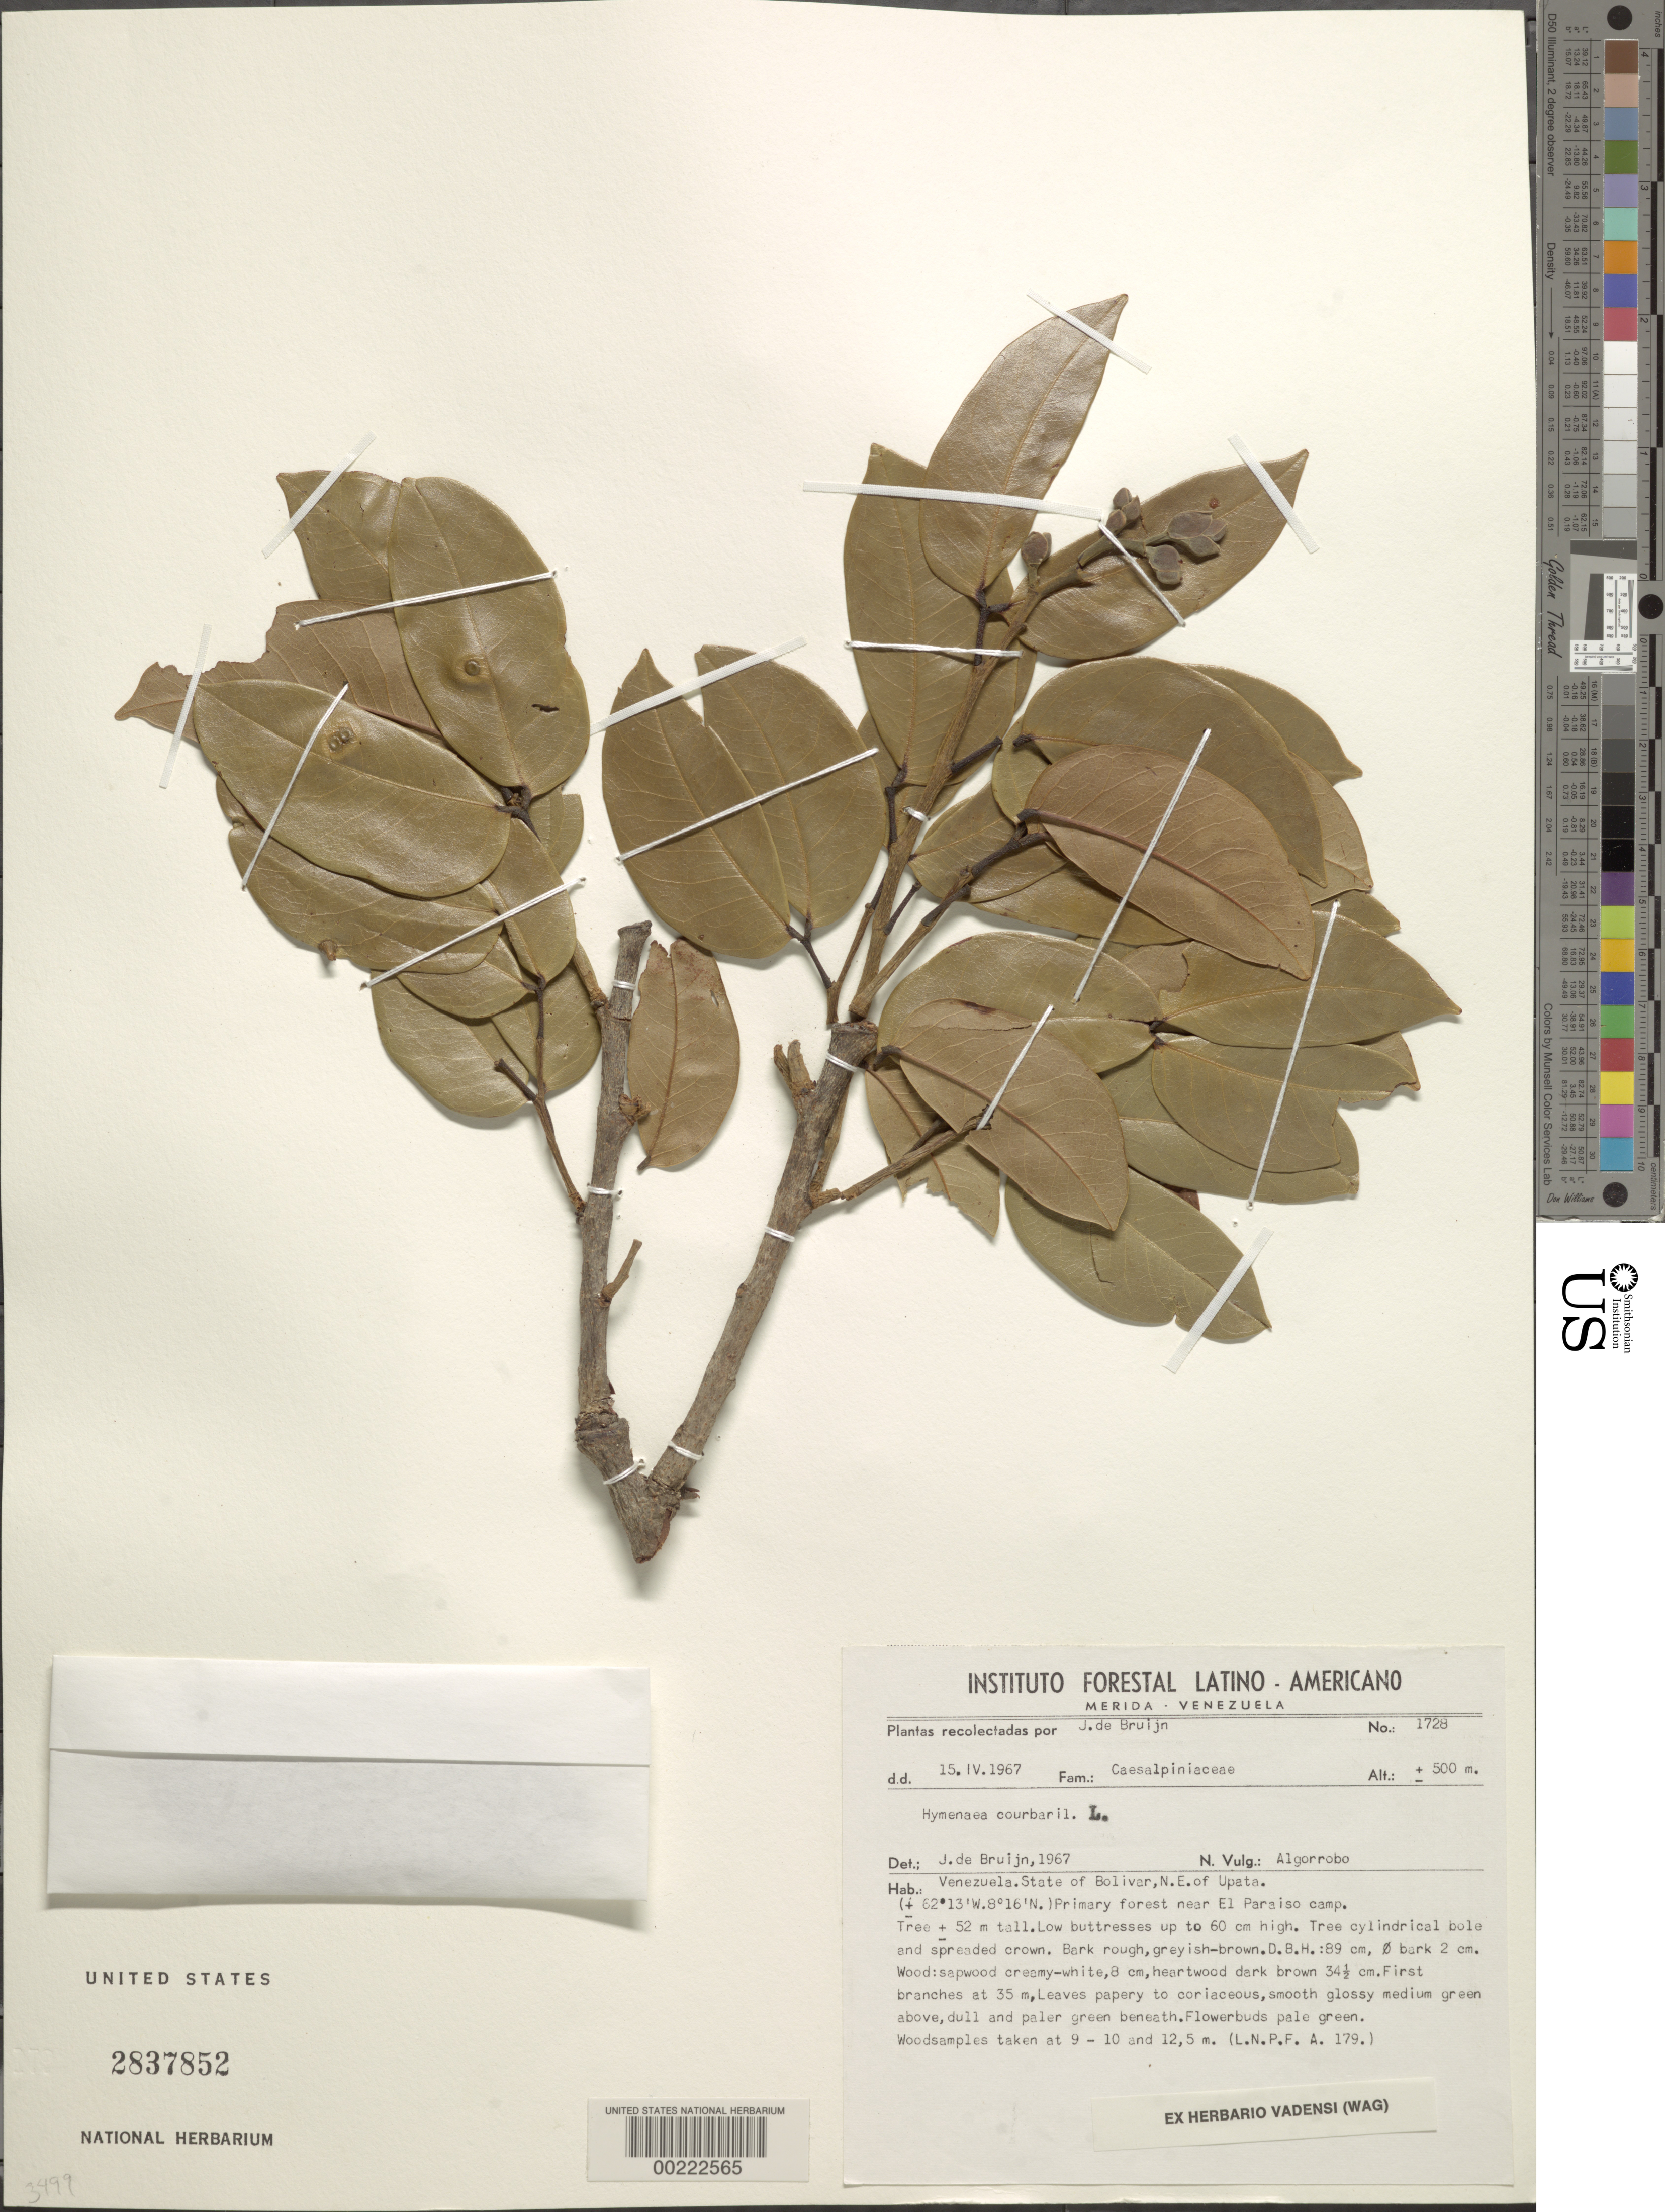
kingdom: Plantae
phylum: Tracheophyta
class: Magnoliopsida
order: Fabales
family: Fabaceae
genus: Hymenaea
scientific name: Hymenaea courbaril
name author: L.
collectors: J. Bruijn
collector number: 1728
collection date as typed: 15 Apr 1967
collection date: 1967-04-15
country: Venezuela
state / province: Bolivar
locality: Ne of upata, near el araiso camp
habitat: Primary forest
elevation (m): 250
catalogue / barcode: US 2837852